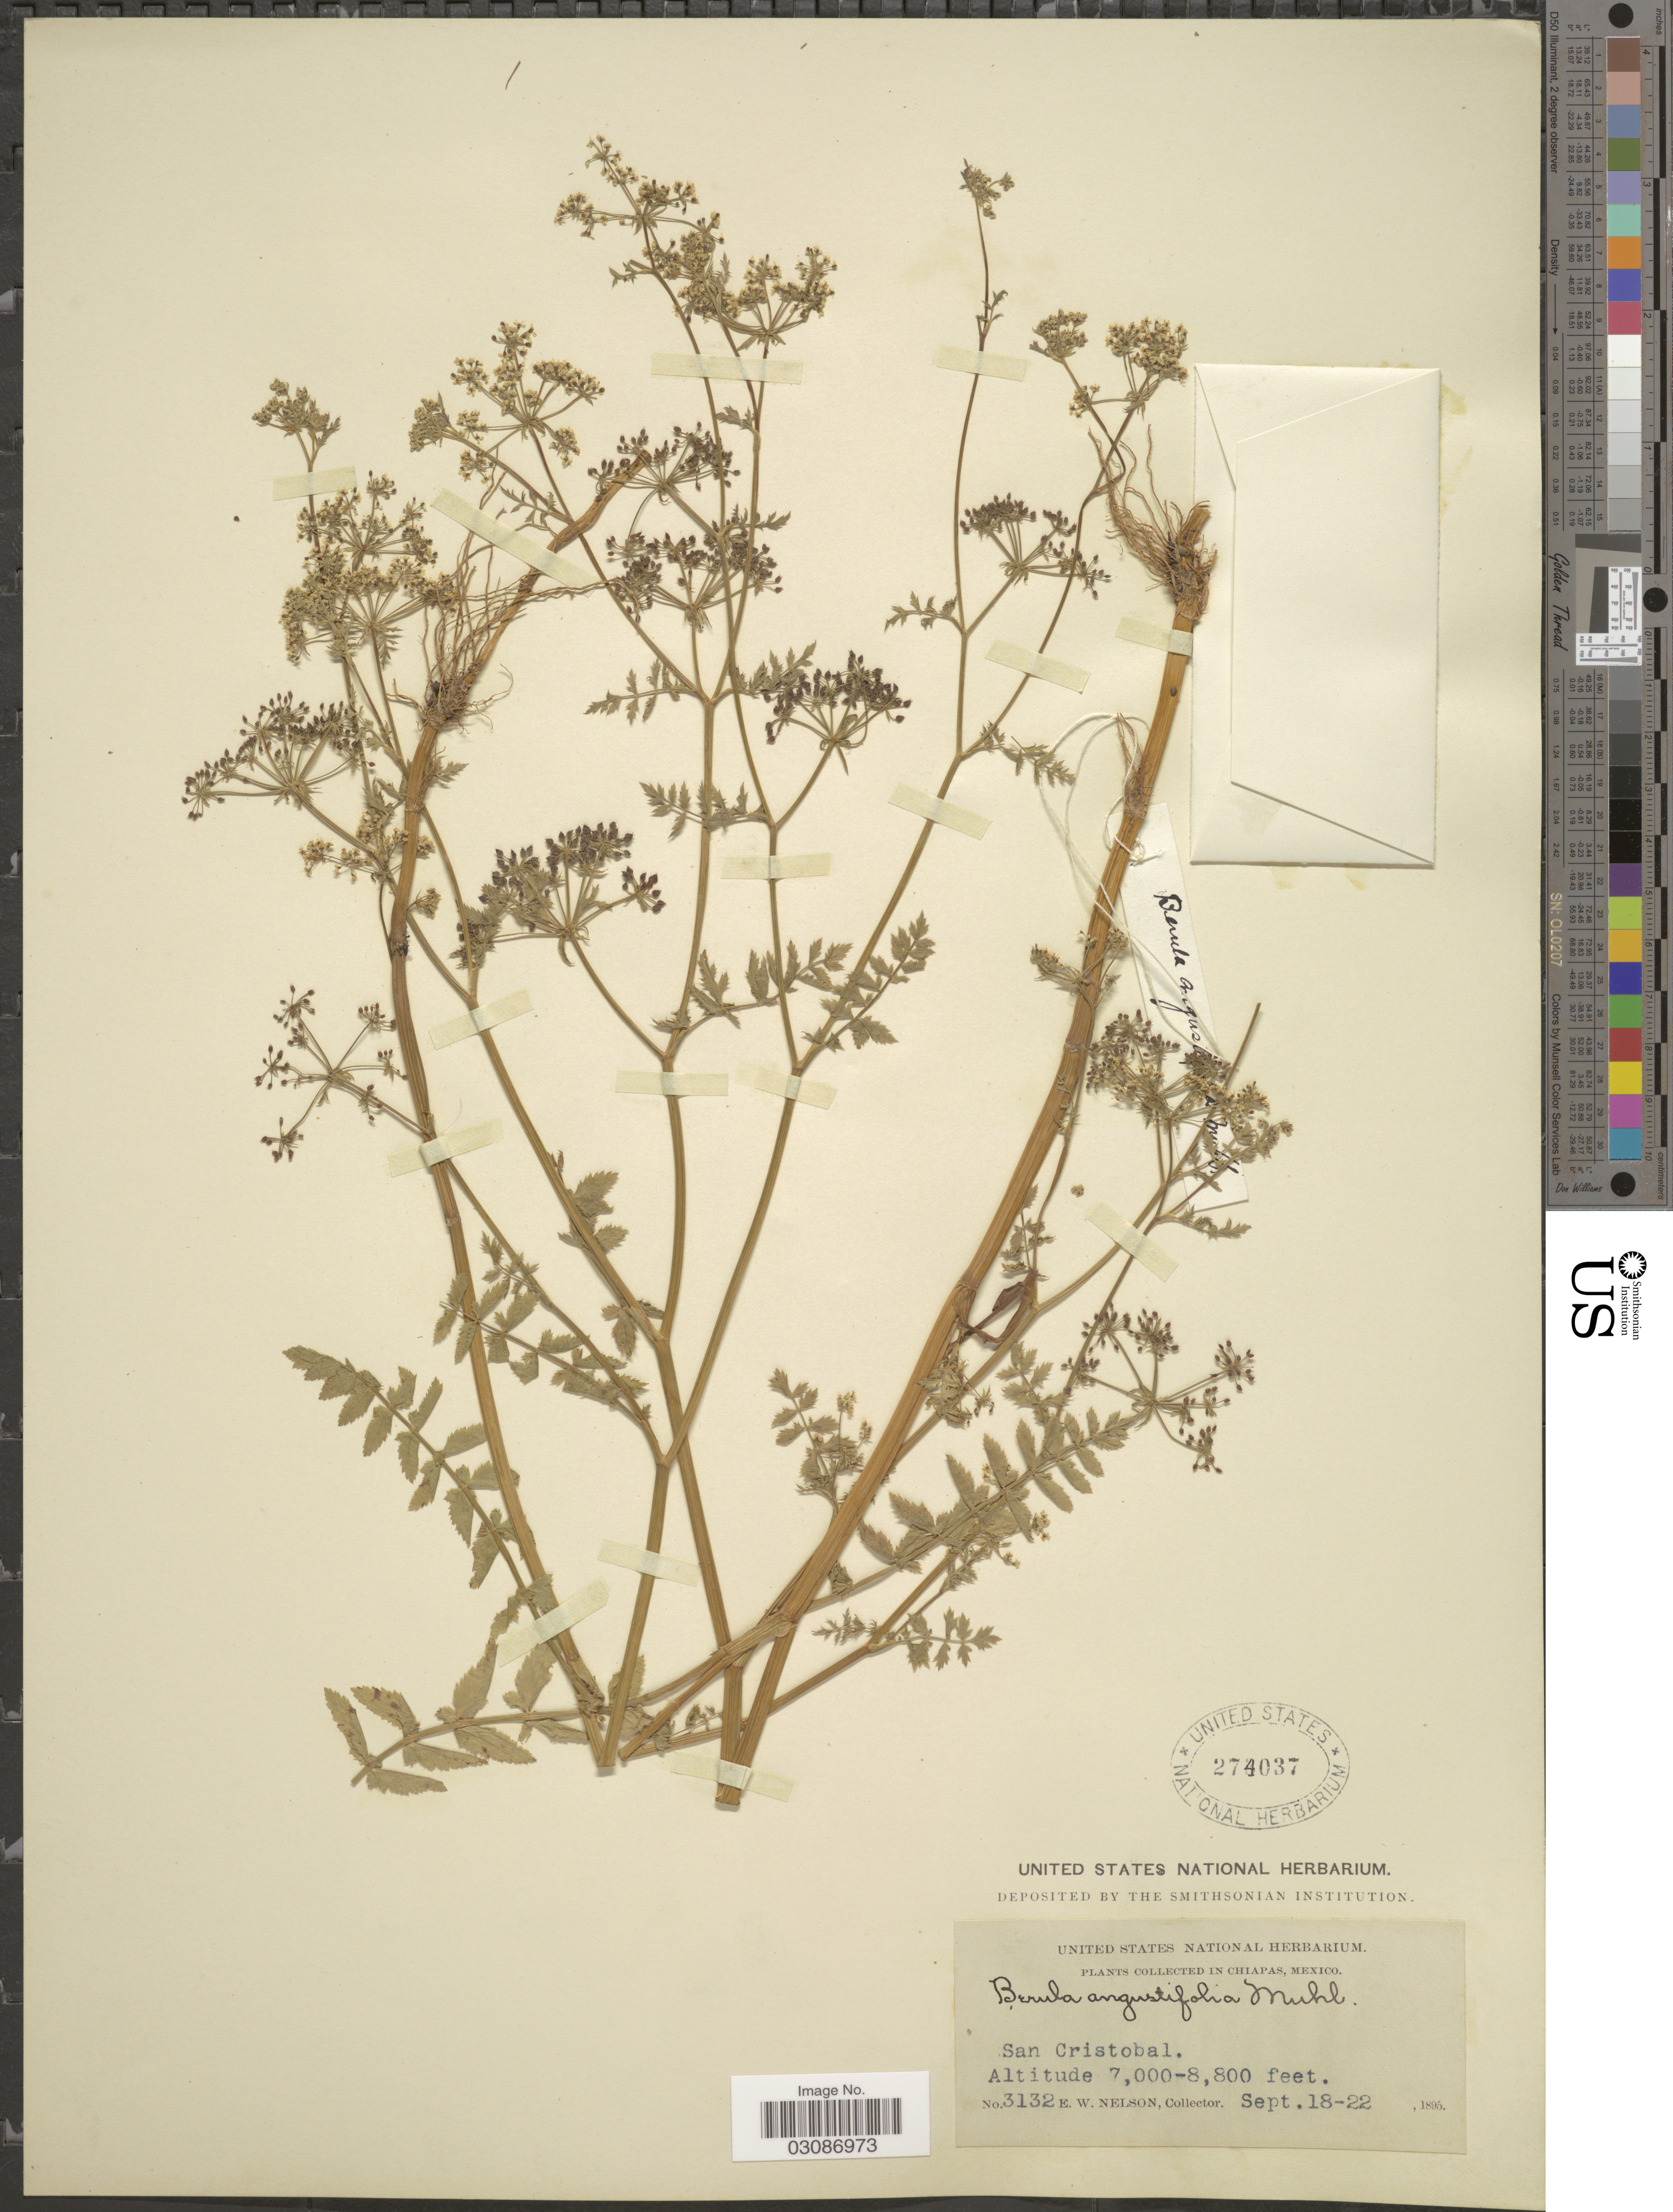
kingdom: Plantae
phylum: Tracheophyta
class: Magnoliopsida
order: Apiales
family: Apiaceae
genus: Berula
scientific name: Berula angustifolia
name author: Mert. & W.D.J. Koch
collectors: E. W. Nelson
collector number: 3132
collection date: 1895-09-18/1895-09-22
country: Mexico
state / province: Chiapas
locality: San Cristobal.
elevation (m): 2134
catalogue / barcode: US 274037